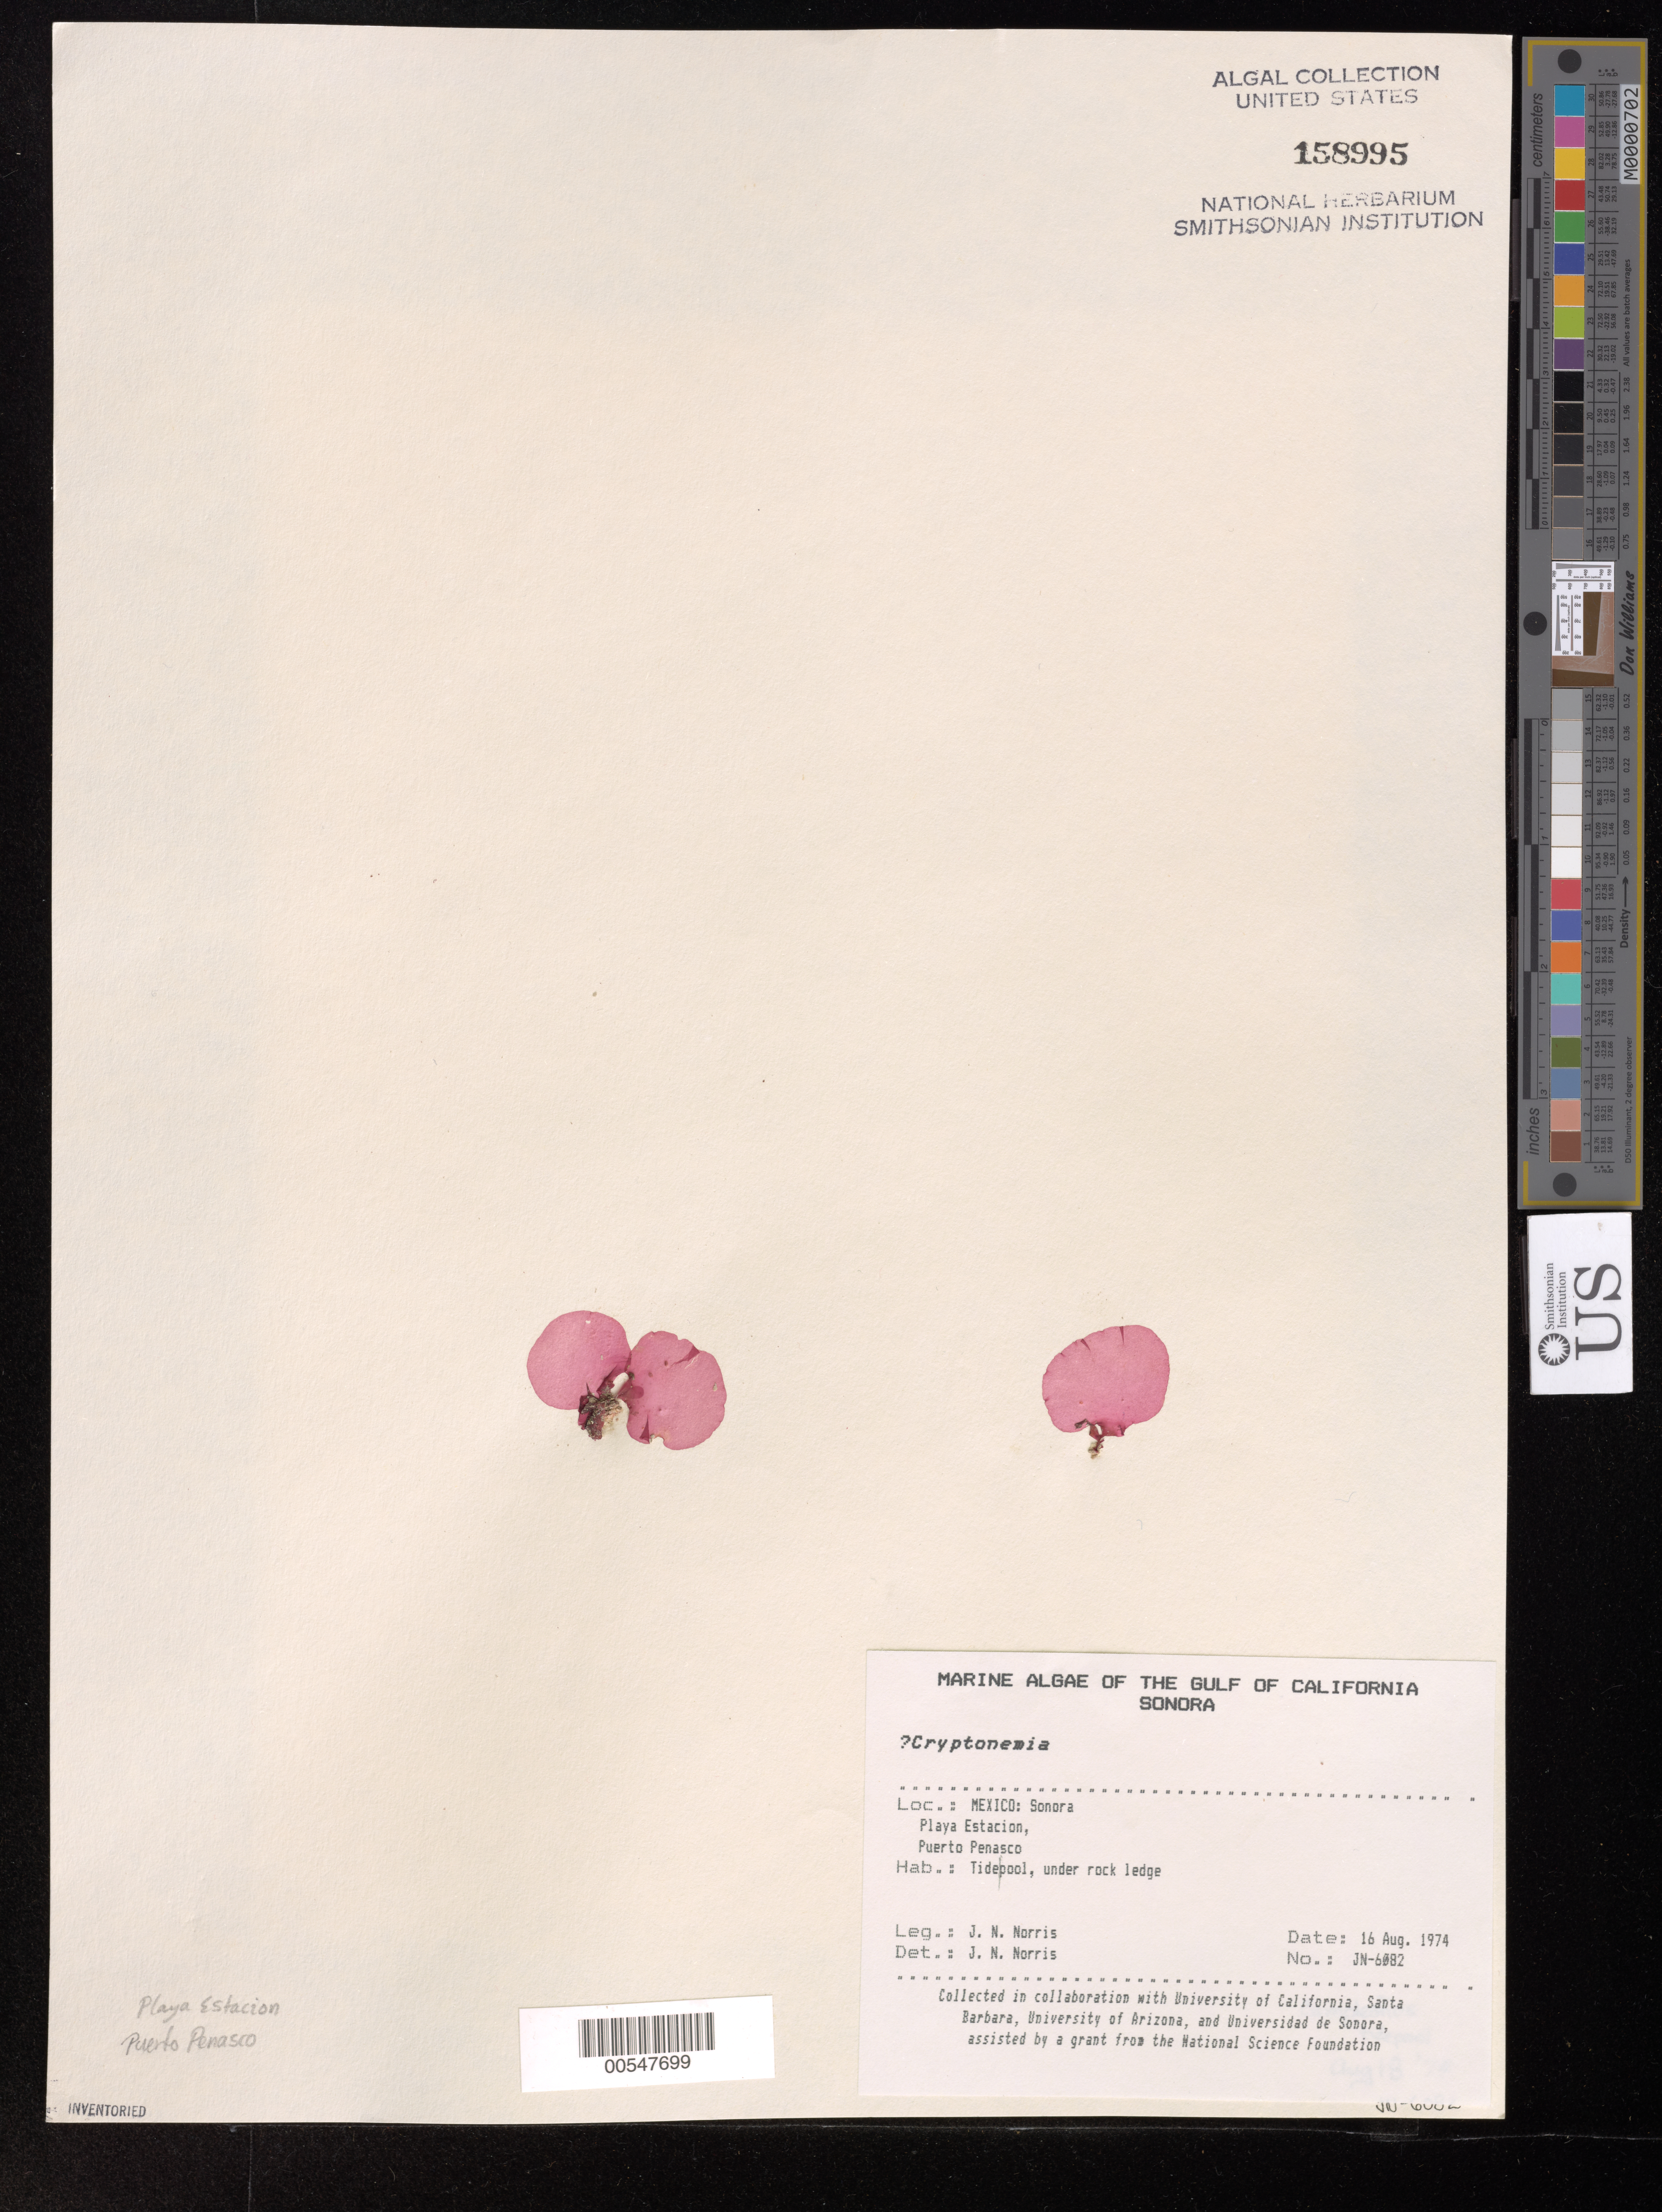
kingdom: Plantae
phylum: Rhodophyta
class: Florideophyceae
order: Halymeniales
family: Halymeniaceae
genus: Cryptonemia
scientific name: Cryptonemia sp.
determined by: Norris, James N.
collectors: J. N. Norris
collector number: JN-6082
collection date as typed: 16 Aug 1974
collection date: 1974-08-16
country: Mexico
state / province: Sonora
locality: Playa Estacion, Puerto Penasco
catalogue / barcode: US 158995